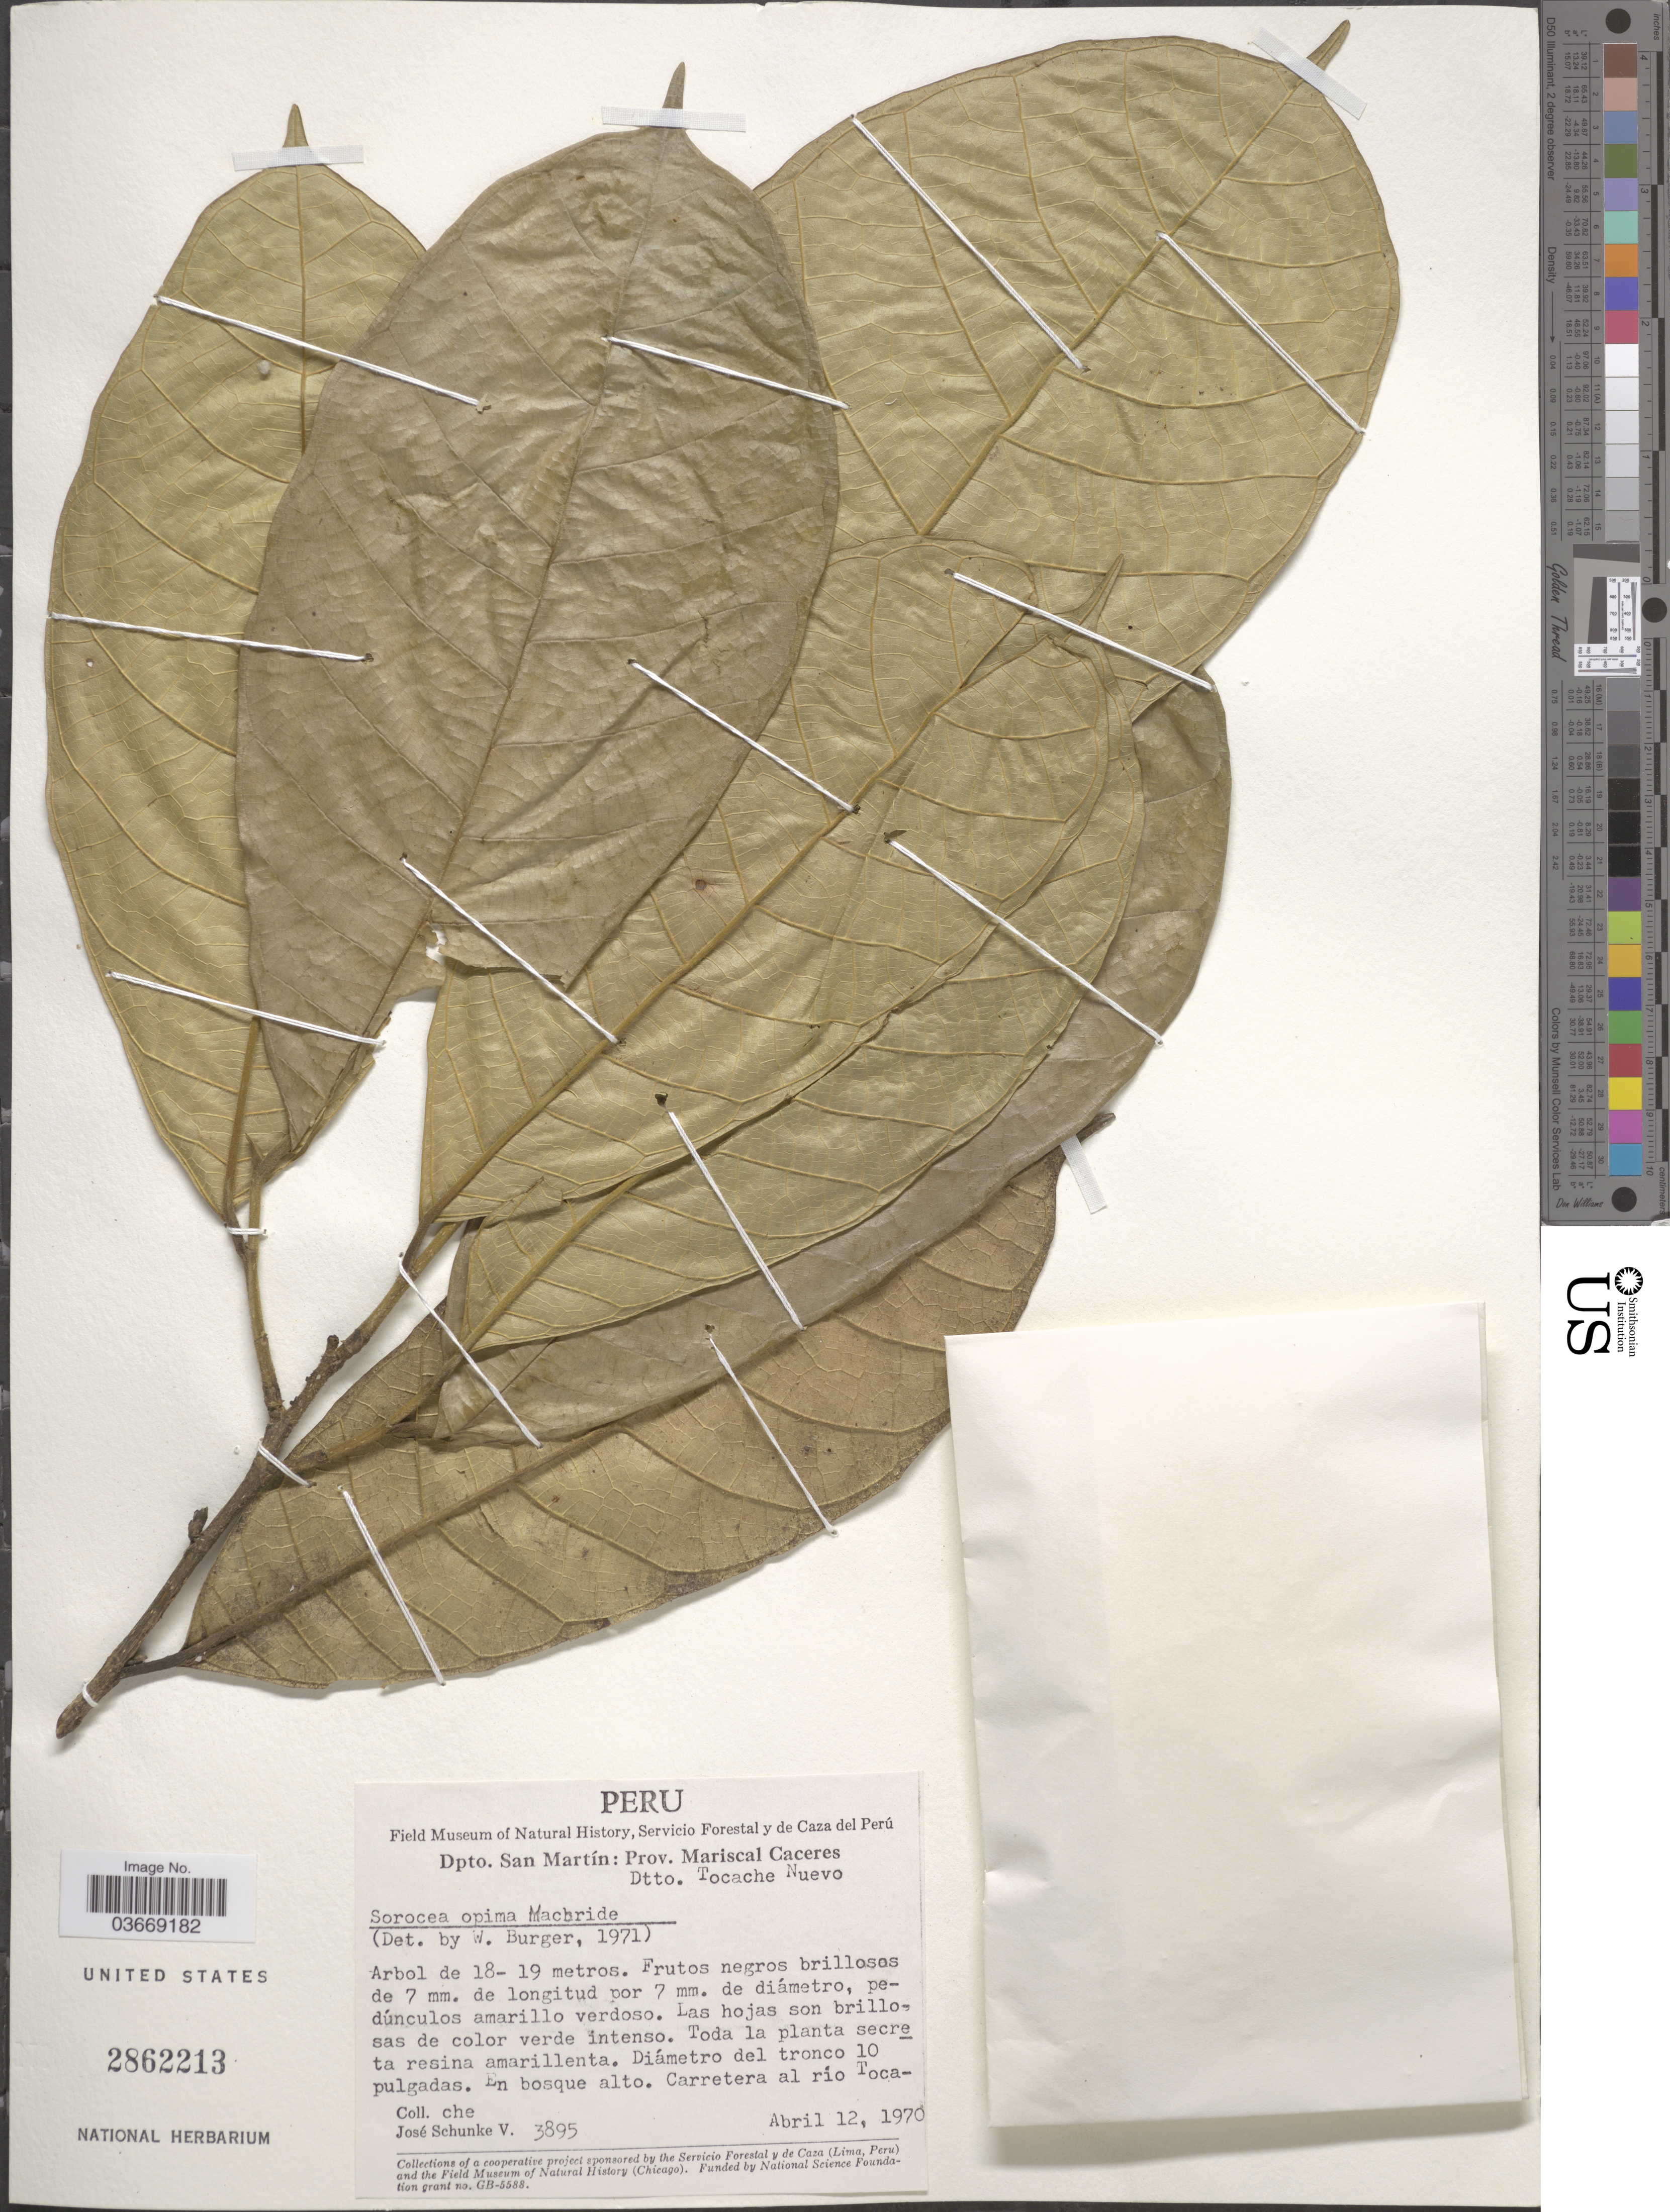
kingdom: Plantae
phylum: Tracheophyta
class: Magnoliopsida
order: Rosales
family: Moraceae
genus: Sorocea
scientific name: Sorocea opima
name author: J.F. Macbr.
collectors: J. Schunke Vigo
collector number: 3895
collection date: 1970-04-12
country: Peru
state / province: San Martín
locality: Dpto. San Martín: Prov. Mariscal Caceres, Dtto. Tocache Nuevo. Carretera al río Tocache.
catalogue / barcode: US 2862213